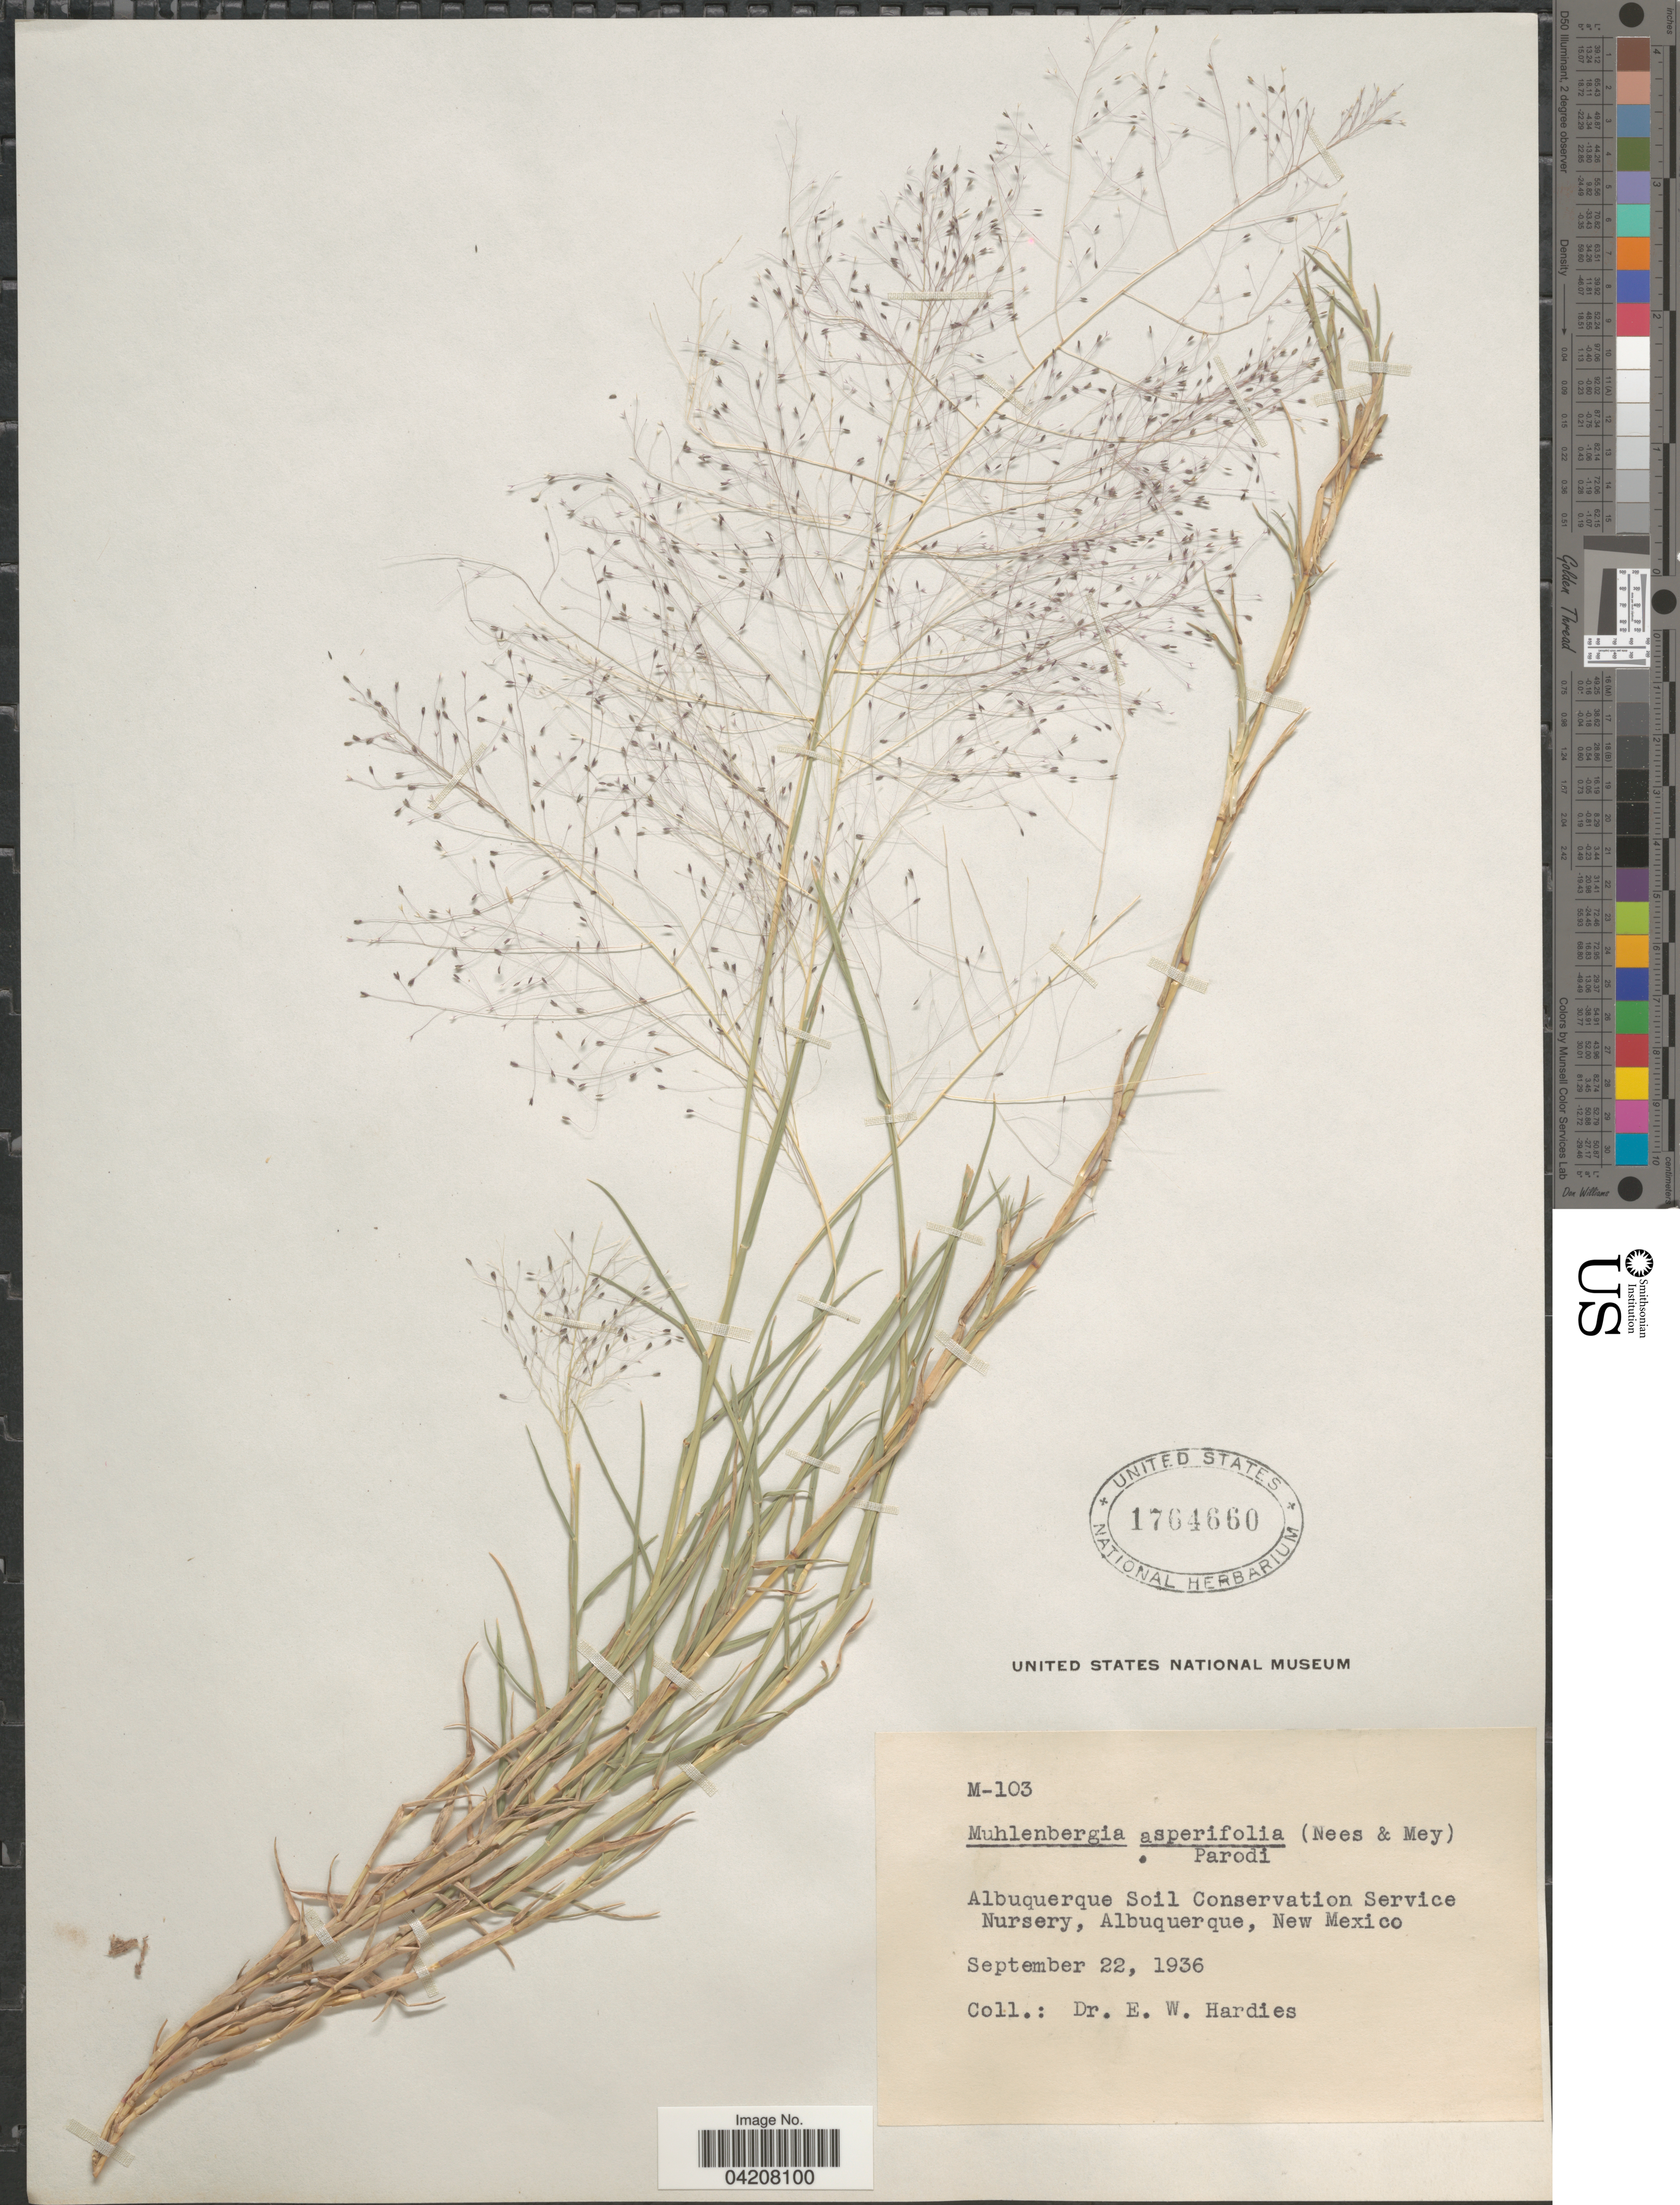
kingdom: Plantae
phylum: Tracheophyta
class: Liliopsida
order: Poales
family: Poaceae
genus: Muhlenbergia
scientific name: Muhlenbergia asperifolia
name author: (Nees & Meyen ex Trin.) Parodi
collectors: E. Hardies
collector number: M-103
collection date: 1936-09-22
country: United States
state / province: New Mexico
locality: Albuquerque Soil Conservation Service Nursery, Albuquerque.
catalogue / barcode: US 1764660